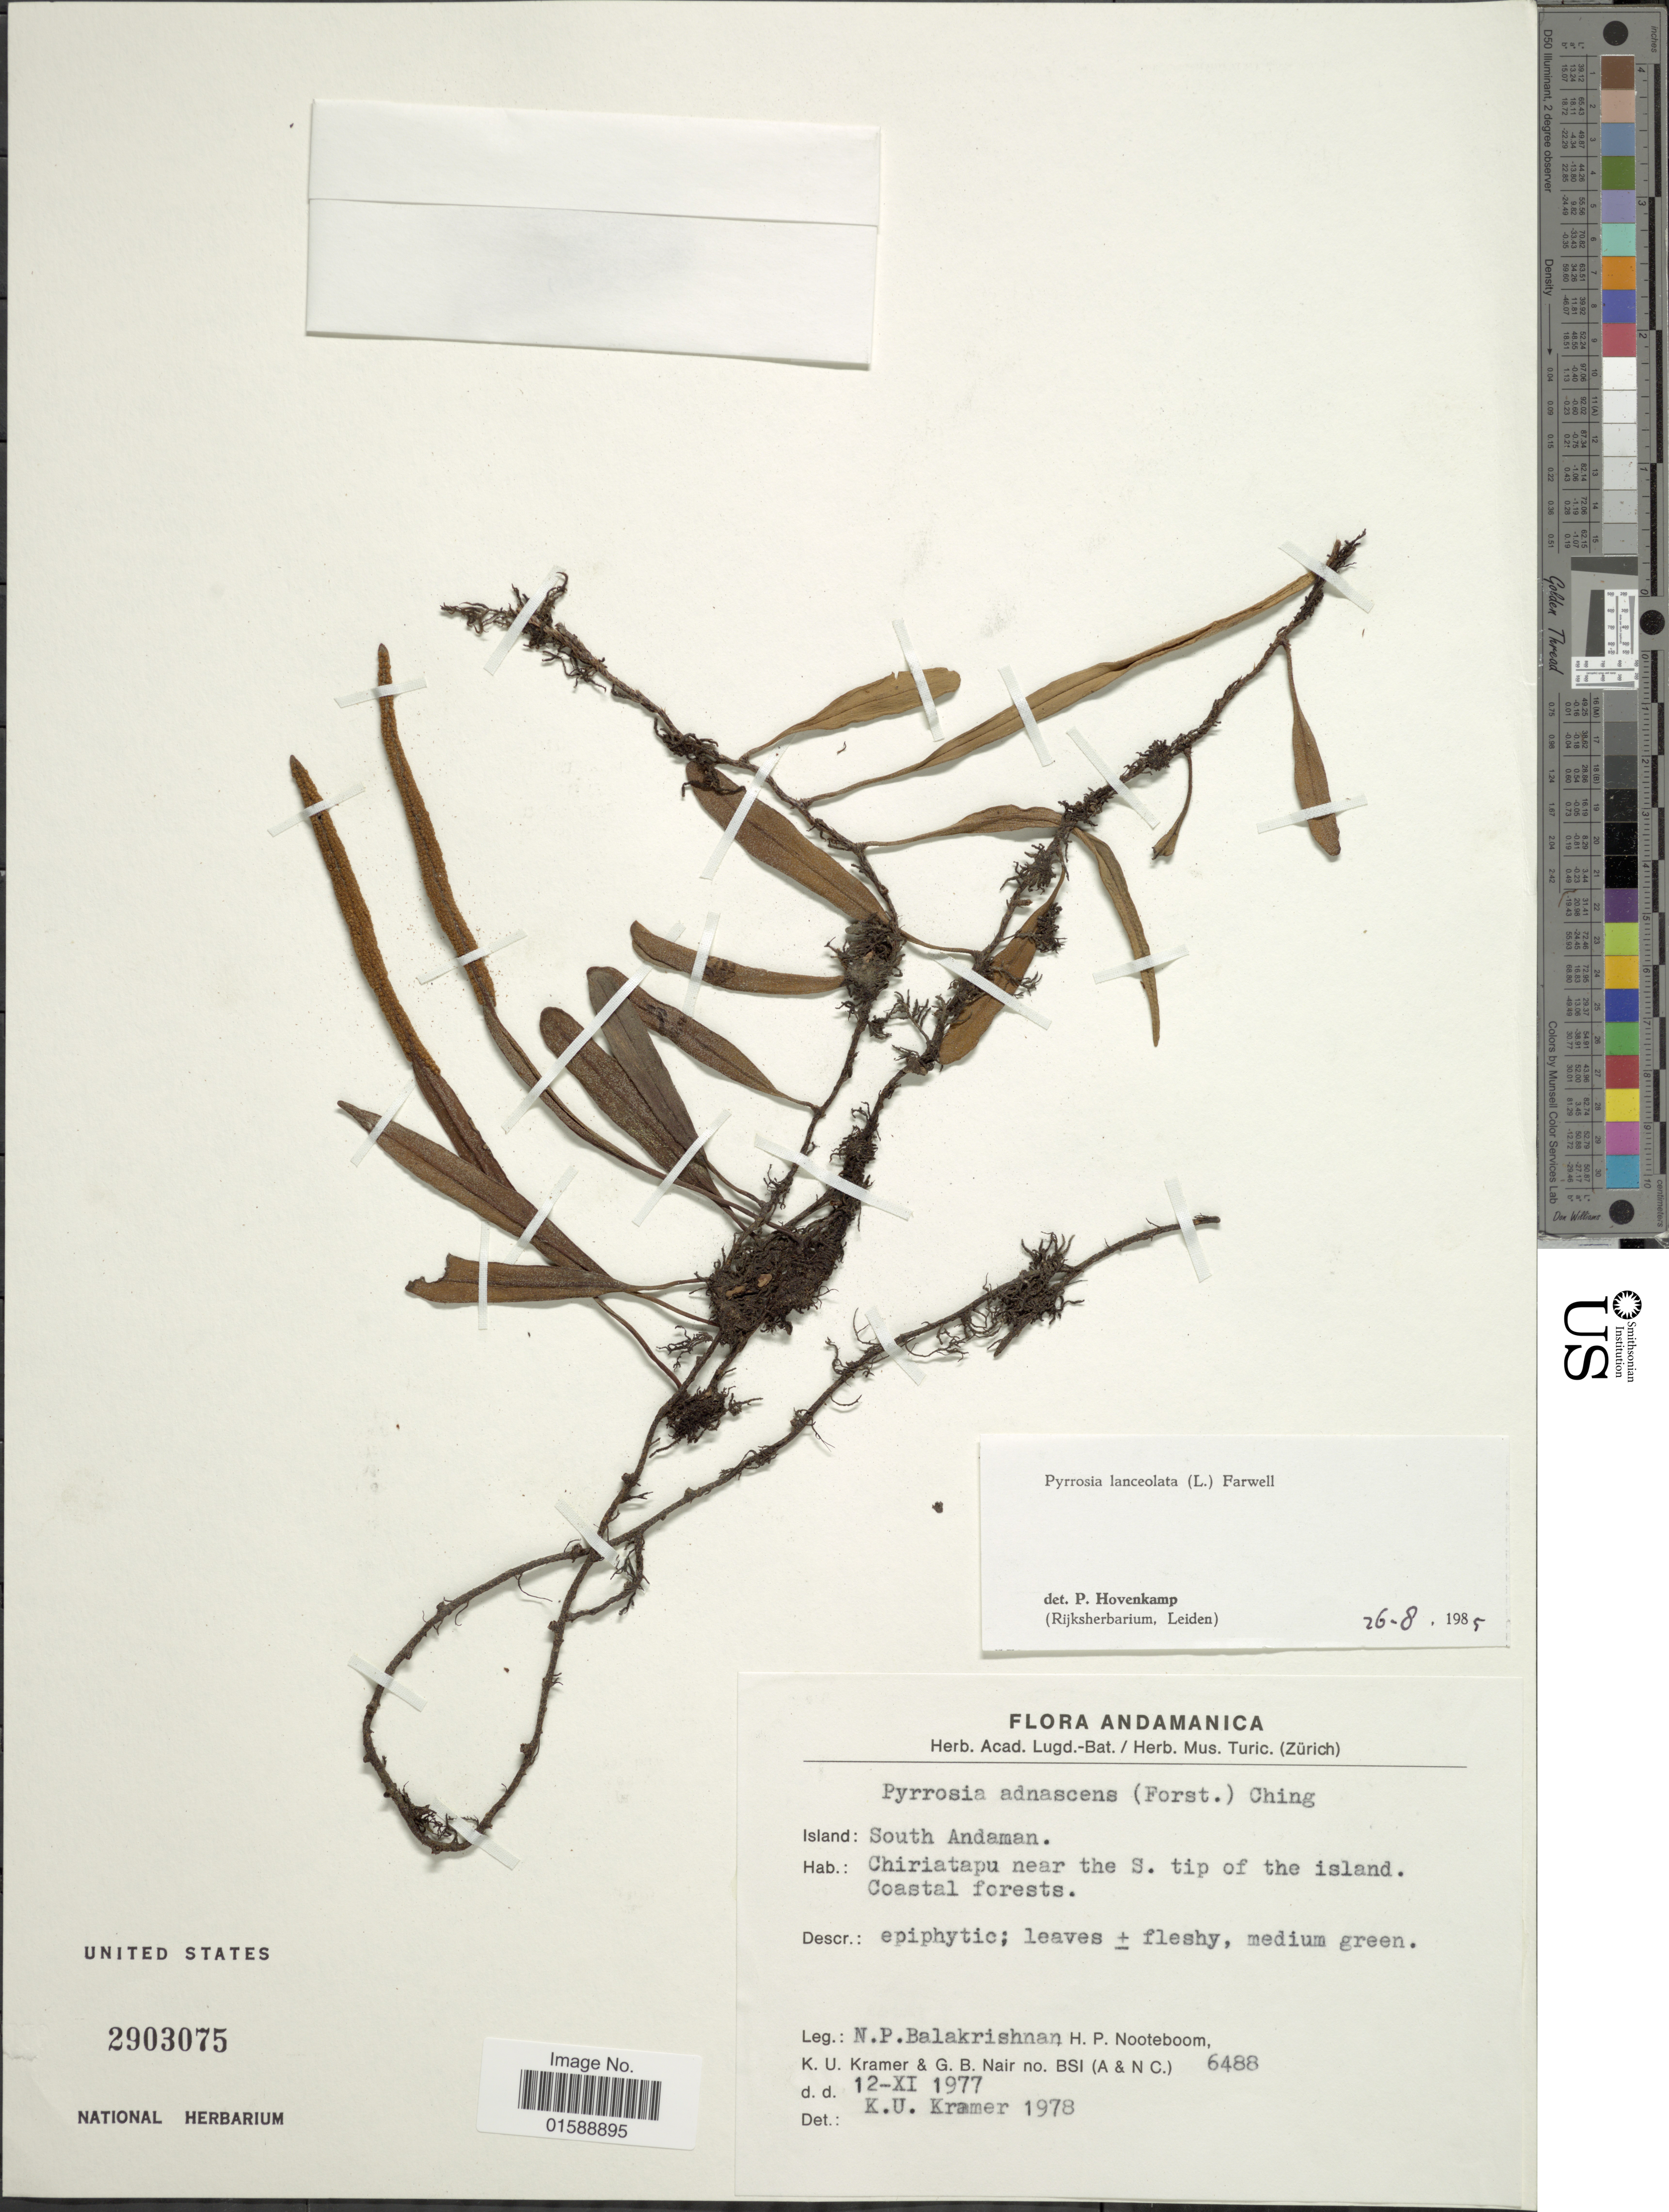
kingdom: Plantae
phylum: Tracheophyta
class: Polypodiopsida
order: Polypodiales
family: Polypodiaceae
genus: Pyrrosia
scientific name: Pyrrosia lanceolata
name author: (L.) Farw.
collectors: N. Balakrishnan, H. P. Nooteboom, K. U. Kramer & G. Nair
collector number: BSI (A & N C.) 6488*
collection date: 1977-11-12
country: India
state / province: Andaman and Nicobar Islands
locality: Island: South Andaman. Chiriatapu near the S. tip of the island. Coastal forests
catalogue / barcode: US 2903075